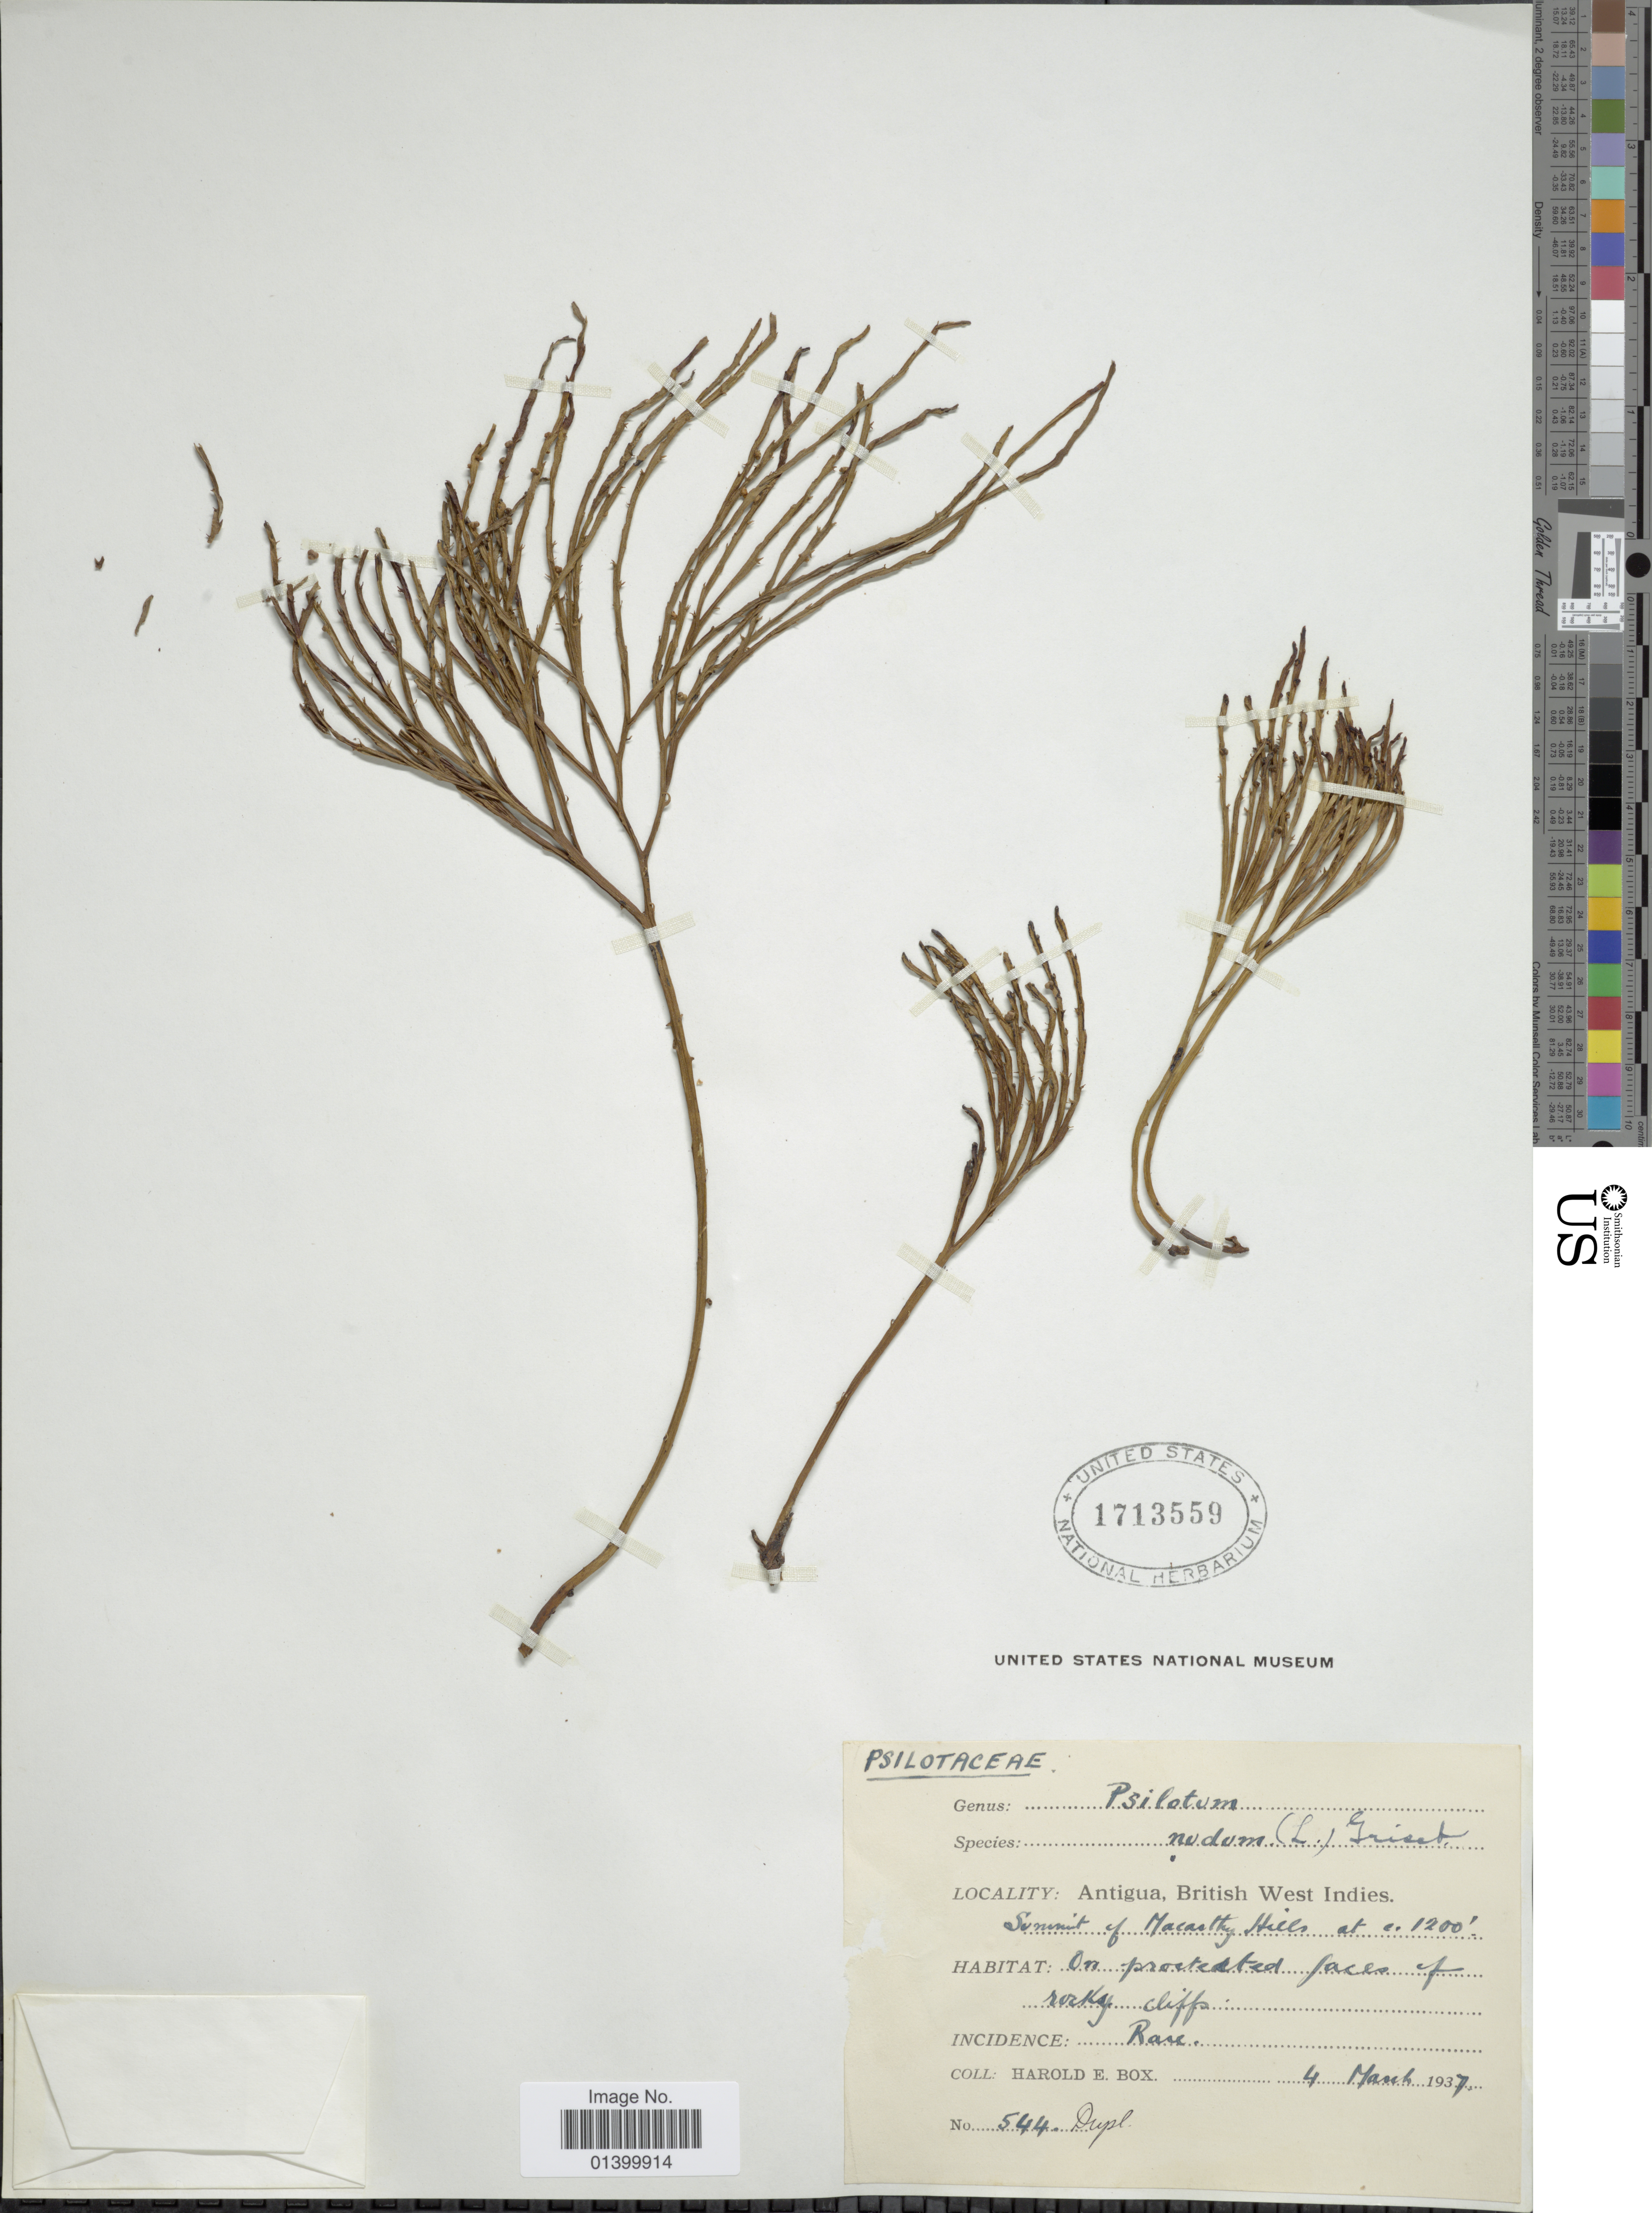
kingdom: Plantae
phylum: Tracheophyta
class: Polypodiopsida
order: Psilotales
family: Psilotaceae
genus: Psilotum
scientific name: Psilotum nudum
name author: (L.) P. Beauv.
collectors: H. E. Box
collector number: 544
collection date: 1937-03-04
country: Antigua and Barbuda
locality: Antigua, British West Indies. Summit of Macarthy Hills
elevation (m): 366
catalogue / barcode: US 1713559